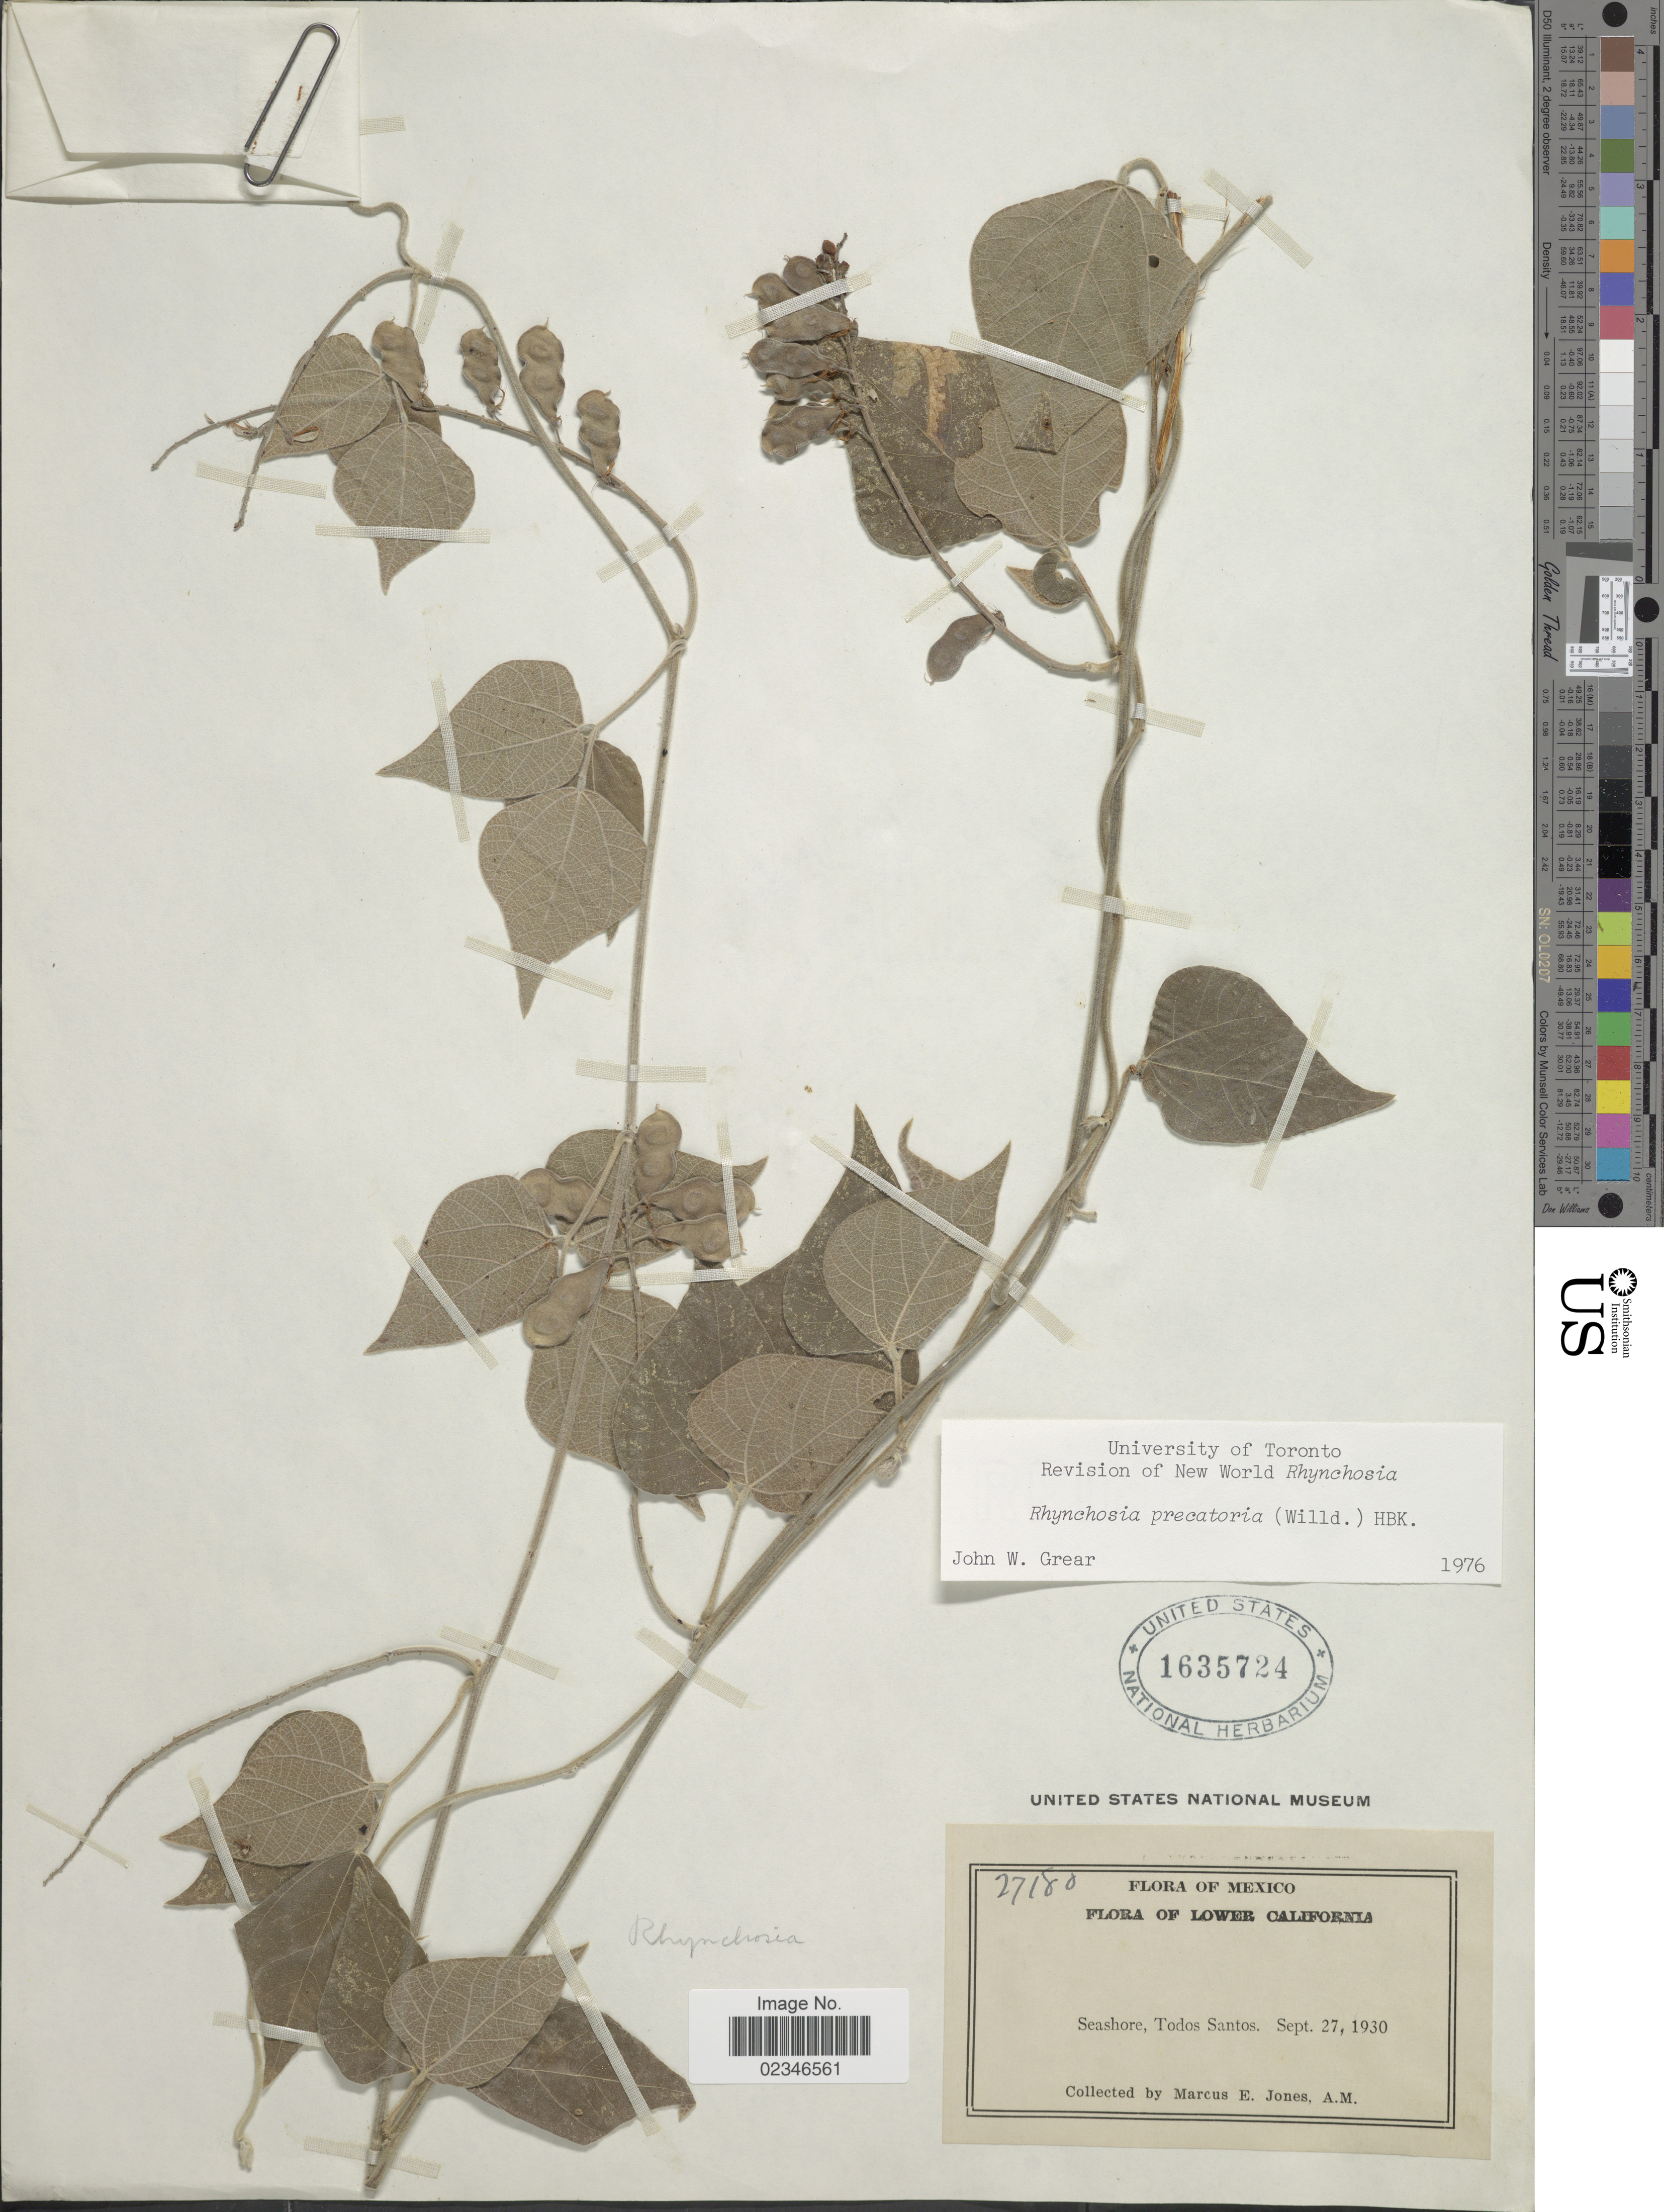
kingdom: Plantae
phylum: Tracheophyta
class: Magnoliopsida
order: Fabales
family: Fabaceae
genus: Rhynchosia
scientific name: Rhynchosia precatoria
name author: (Willd.) DC.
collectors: M. E. Jones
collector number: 27180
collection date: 1930-09-27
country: Mexico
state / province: Baja California Sur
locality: Lower California, Seashore, Todos Santos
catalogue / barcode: US 1635724